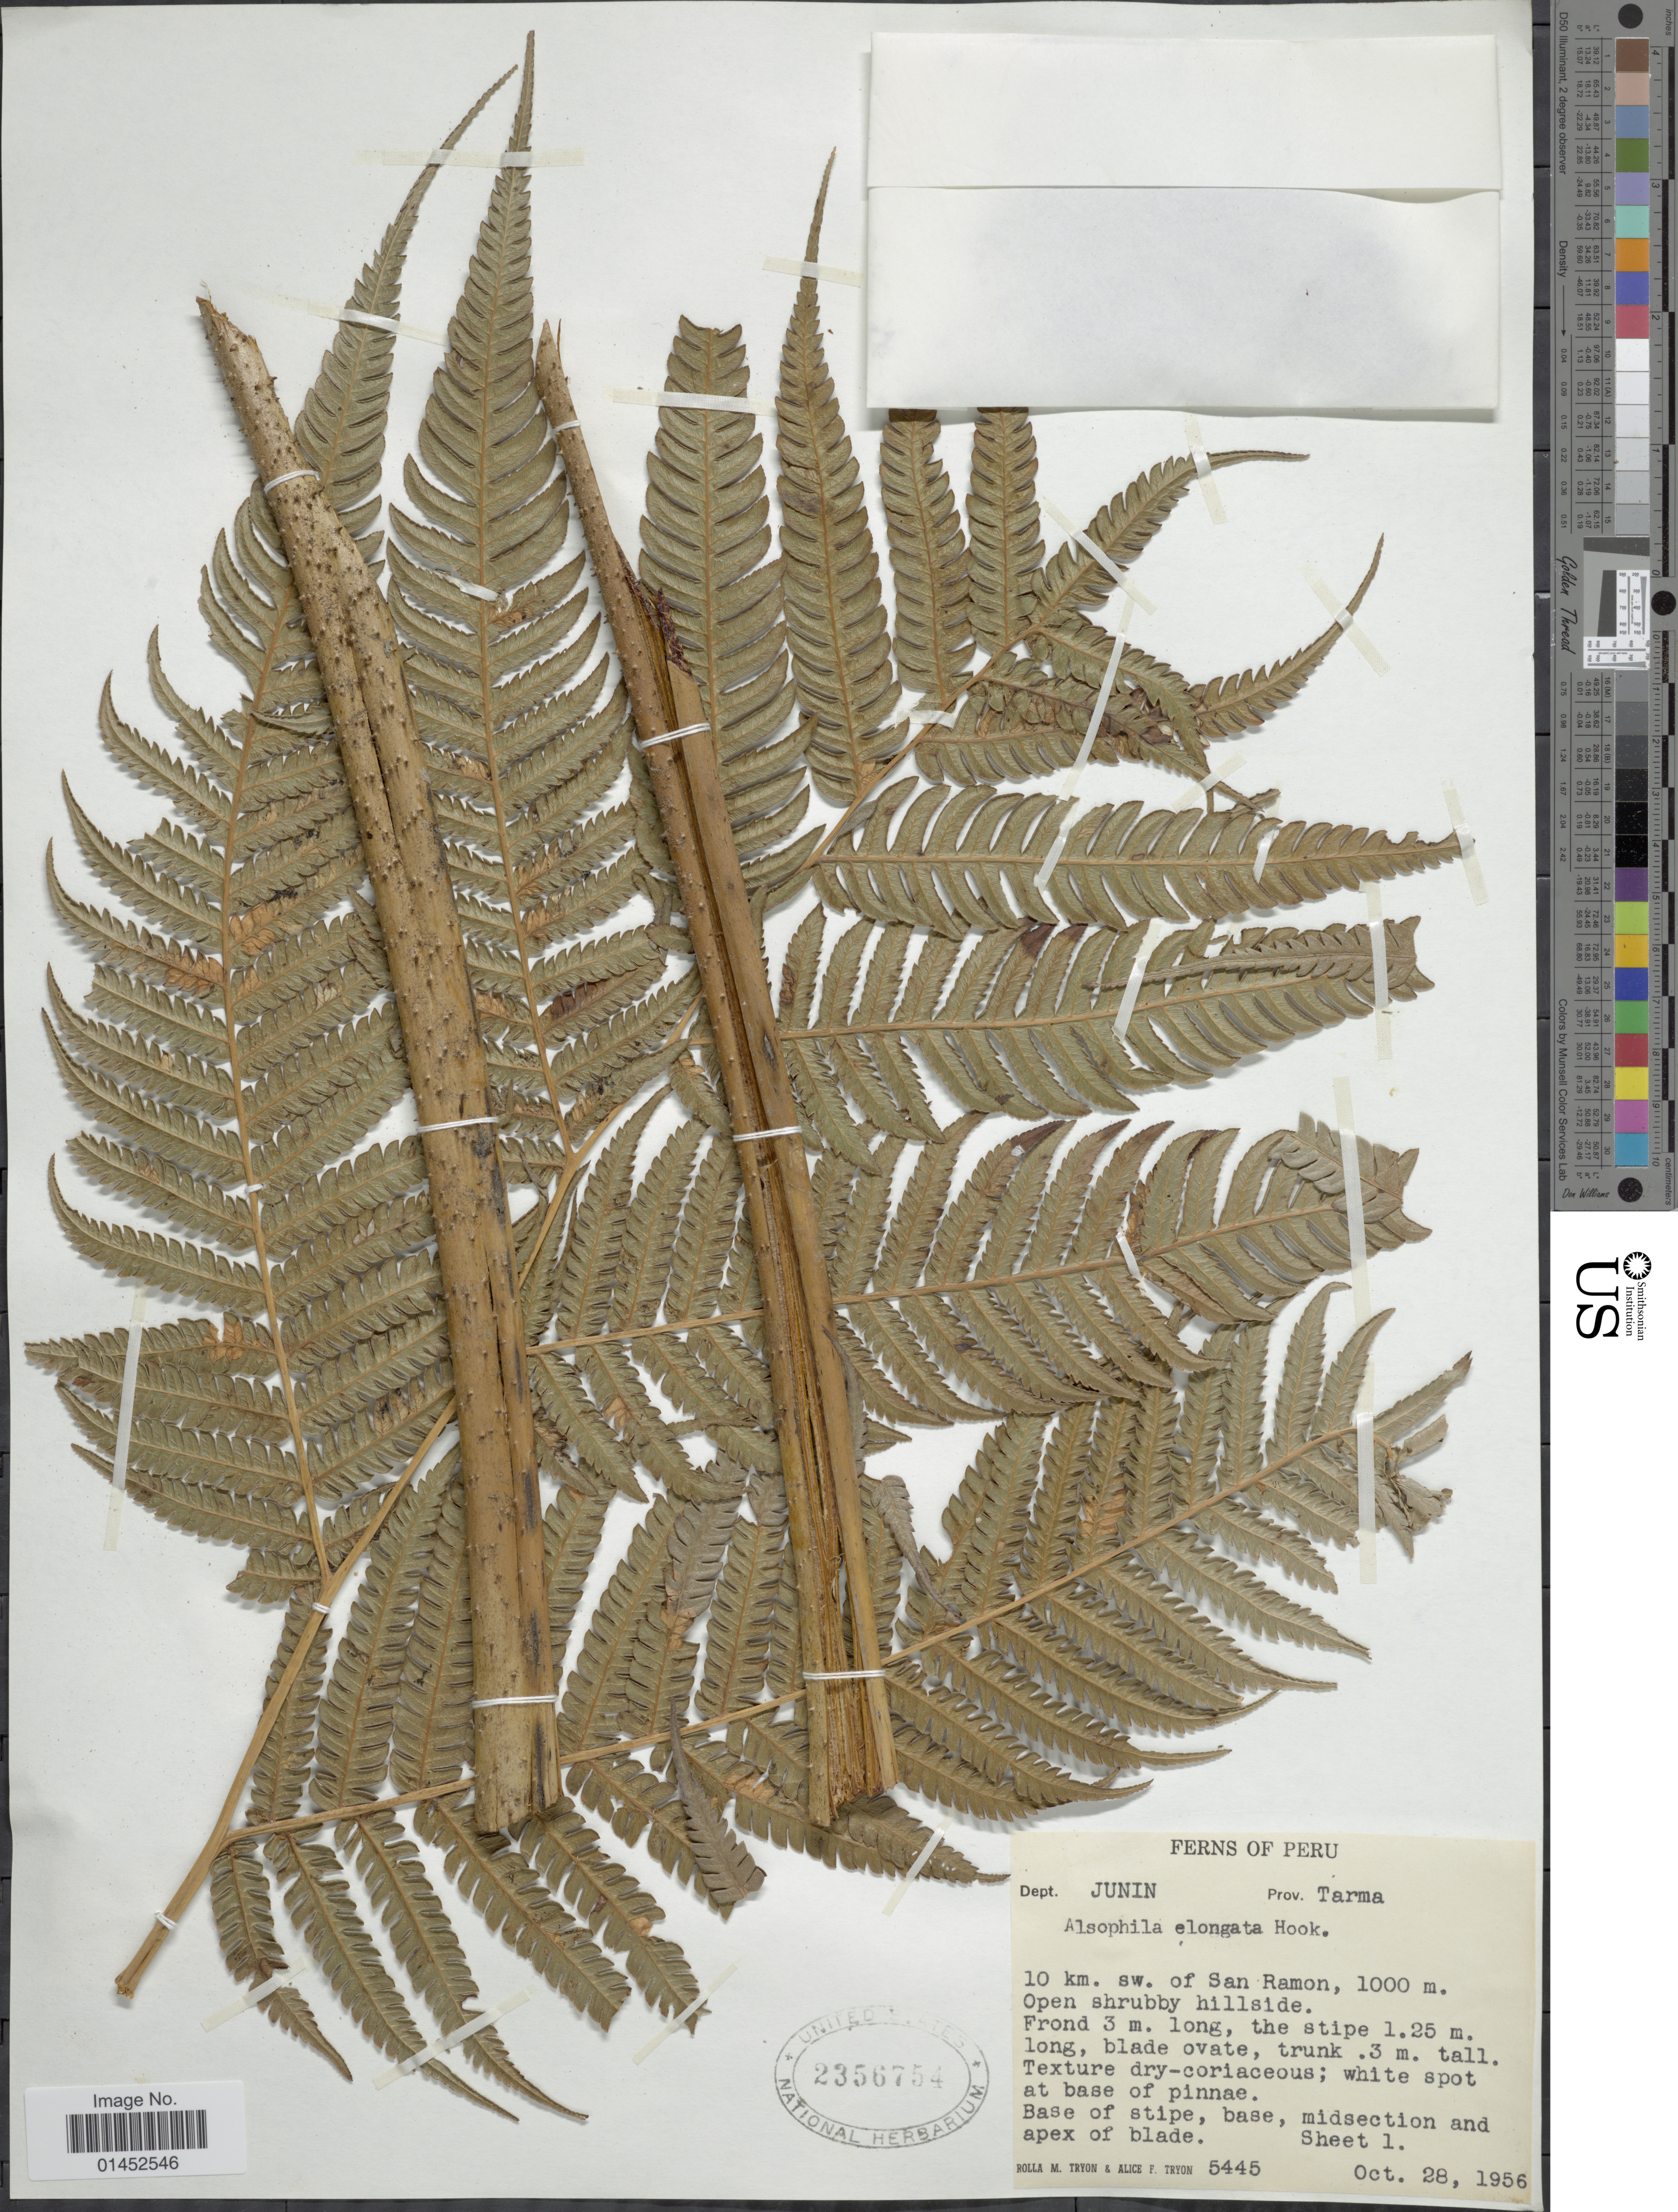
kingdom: Plantae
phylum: Tracheophyta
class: Polypodiopsida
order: Cyatheales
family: Cyatheaceae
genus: Cyathea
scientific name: Cyathea poeppigii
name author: (Hook.) Domin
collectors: R. M. Tryon & A. F. Tryon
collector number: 5445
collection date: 1956-10-28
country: Peru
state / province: Junín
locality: Prov. Tarma, 10 km sw of San Ramos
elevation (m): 1000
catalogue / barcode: US 2356754